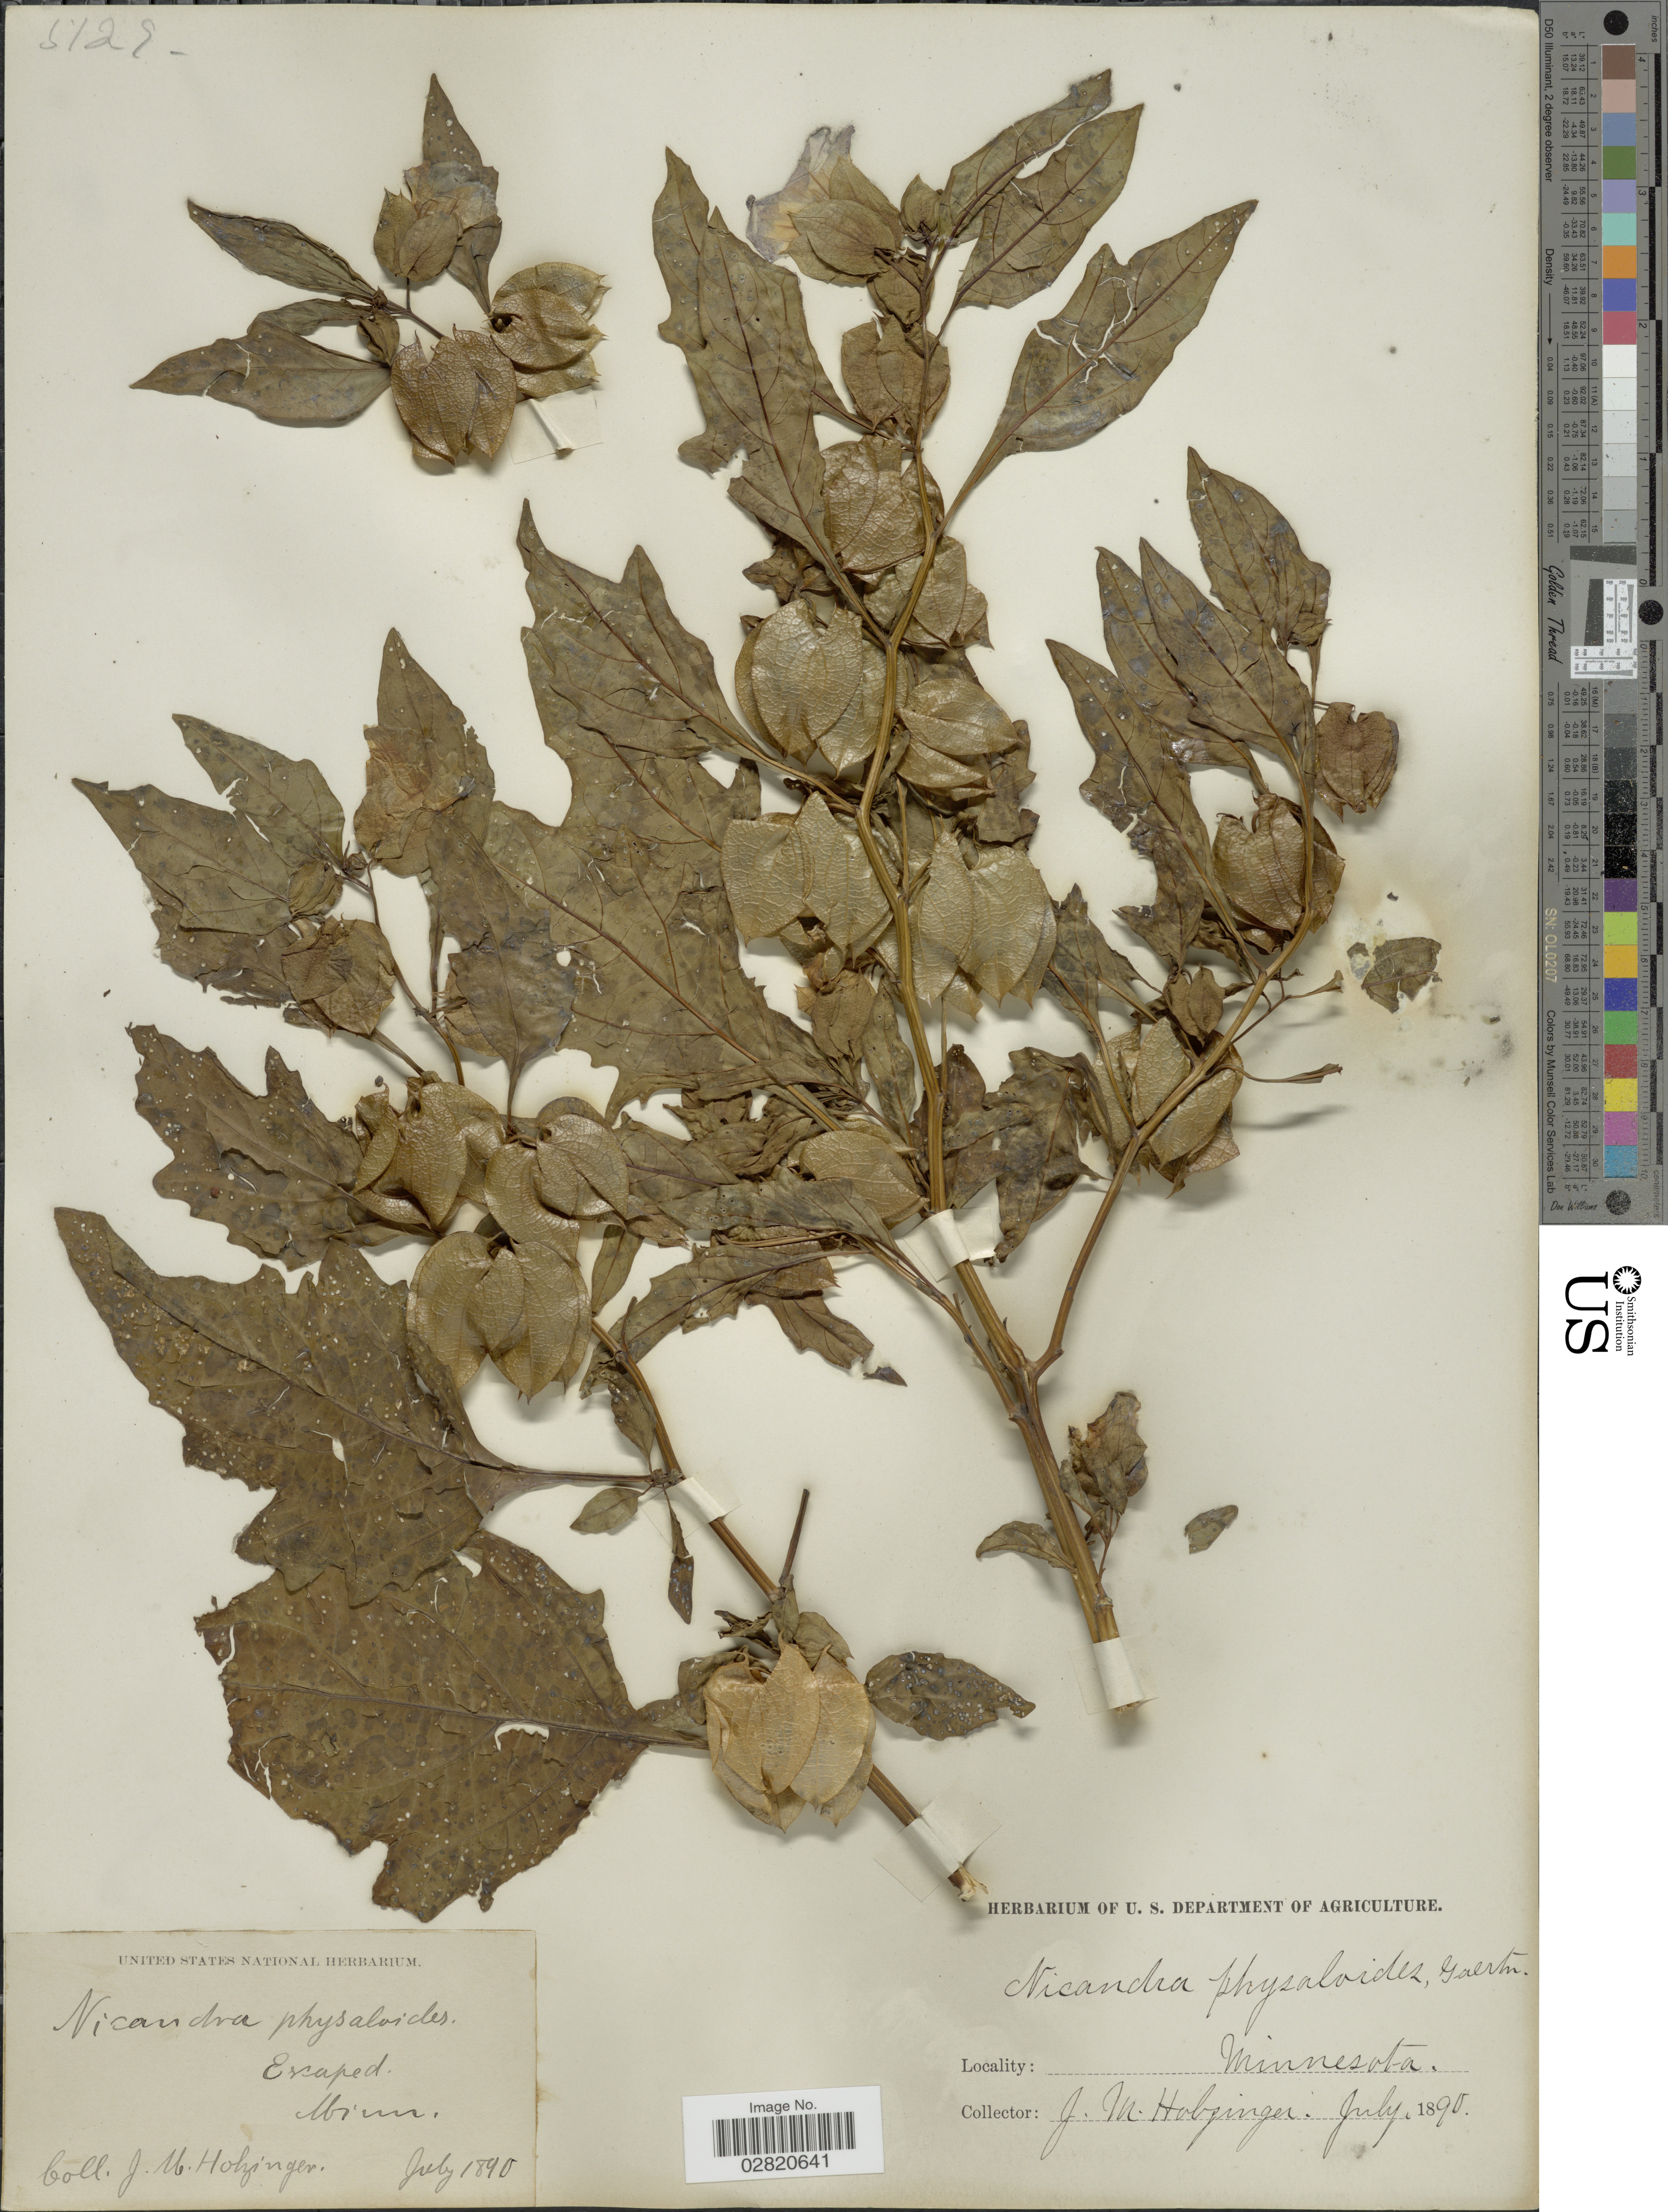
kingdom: Plantae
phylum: Tracheophyta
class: Magnoliopsida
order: Solanales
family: Solanaceae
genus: Nicandra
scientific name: Nicandra physalodes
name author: (L.) Gaertn.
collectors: J. M. Holzinger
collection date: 1890-07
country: United States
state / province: Minnesota